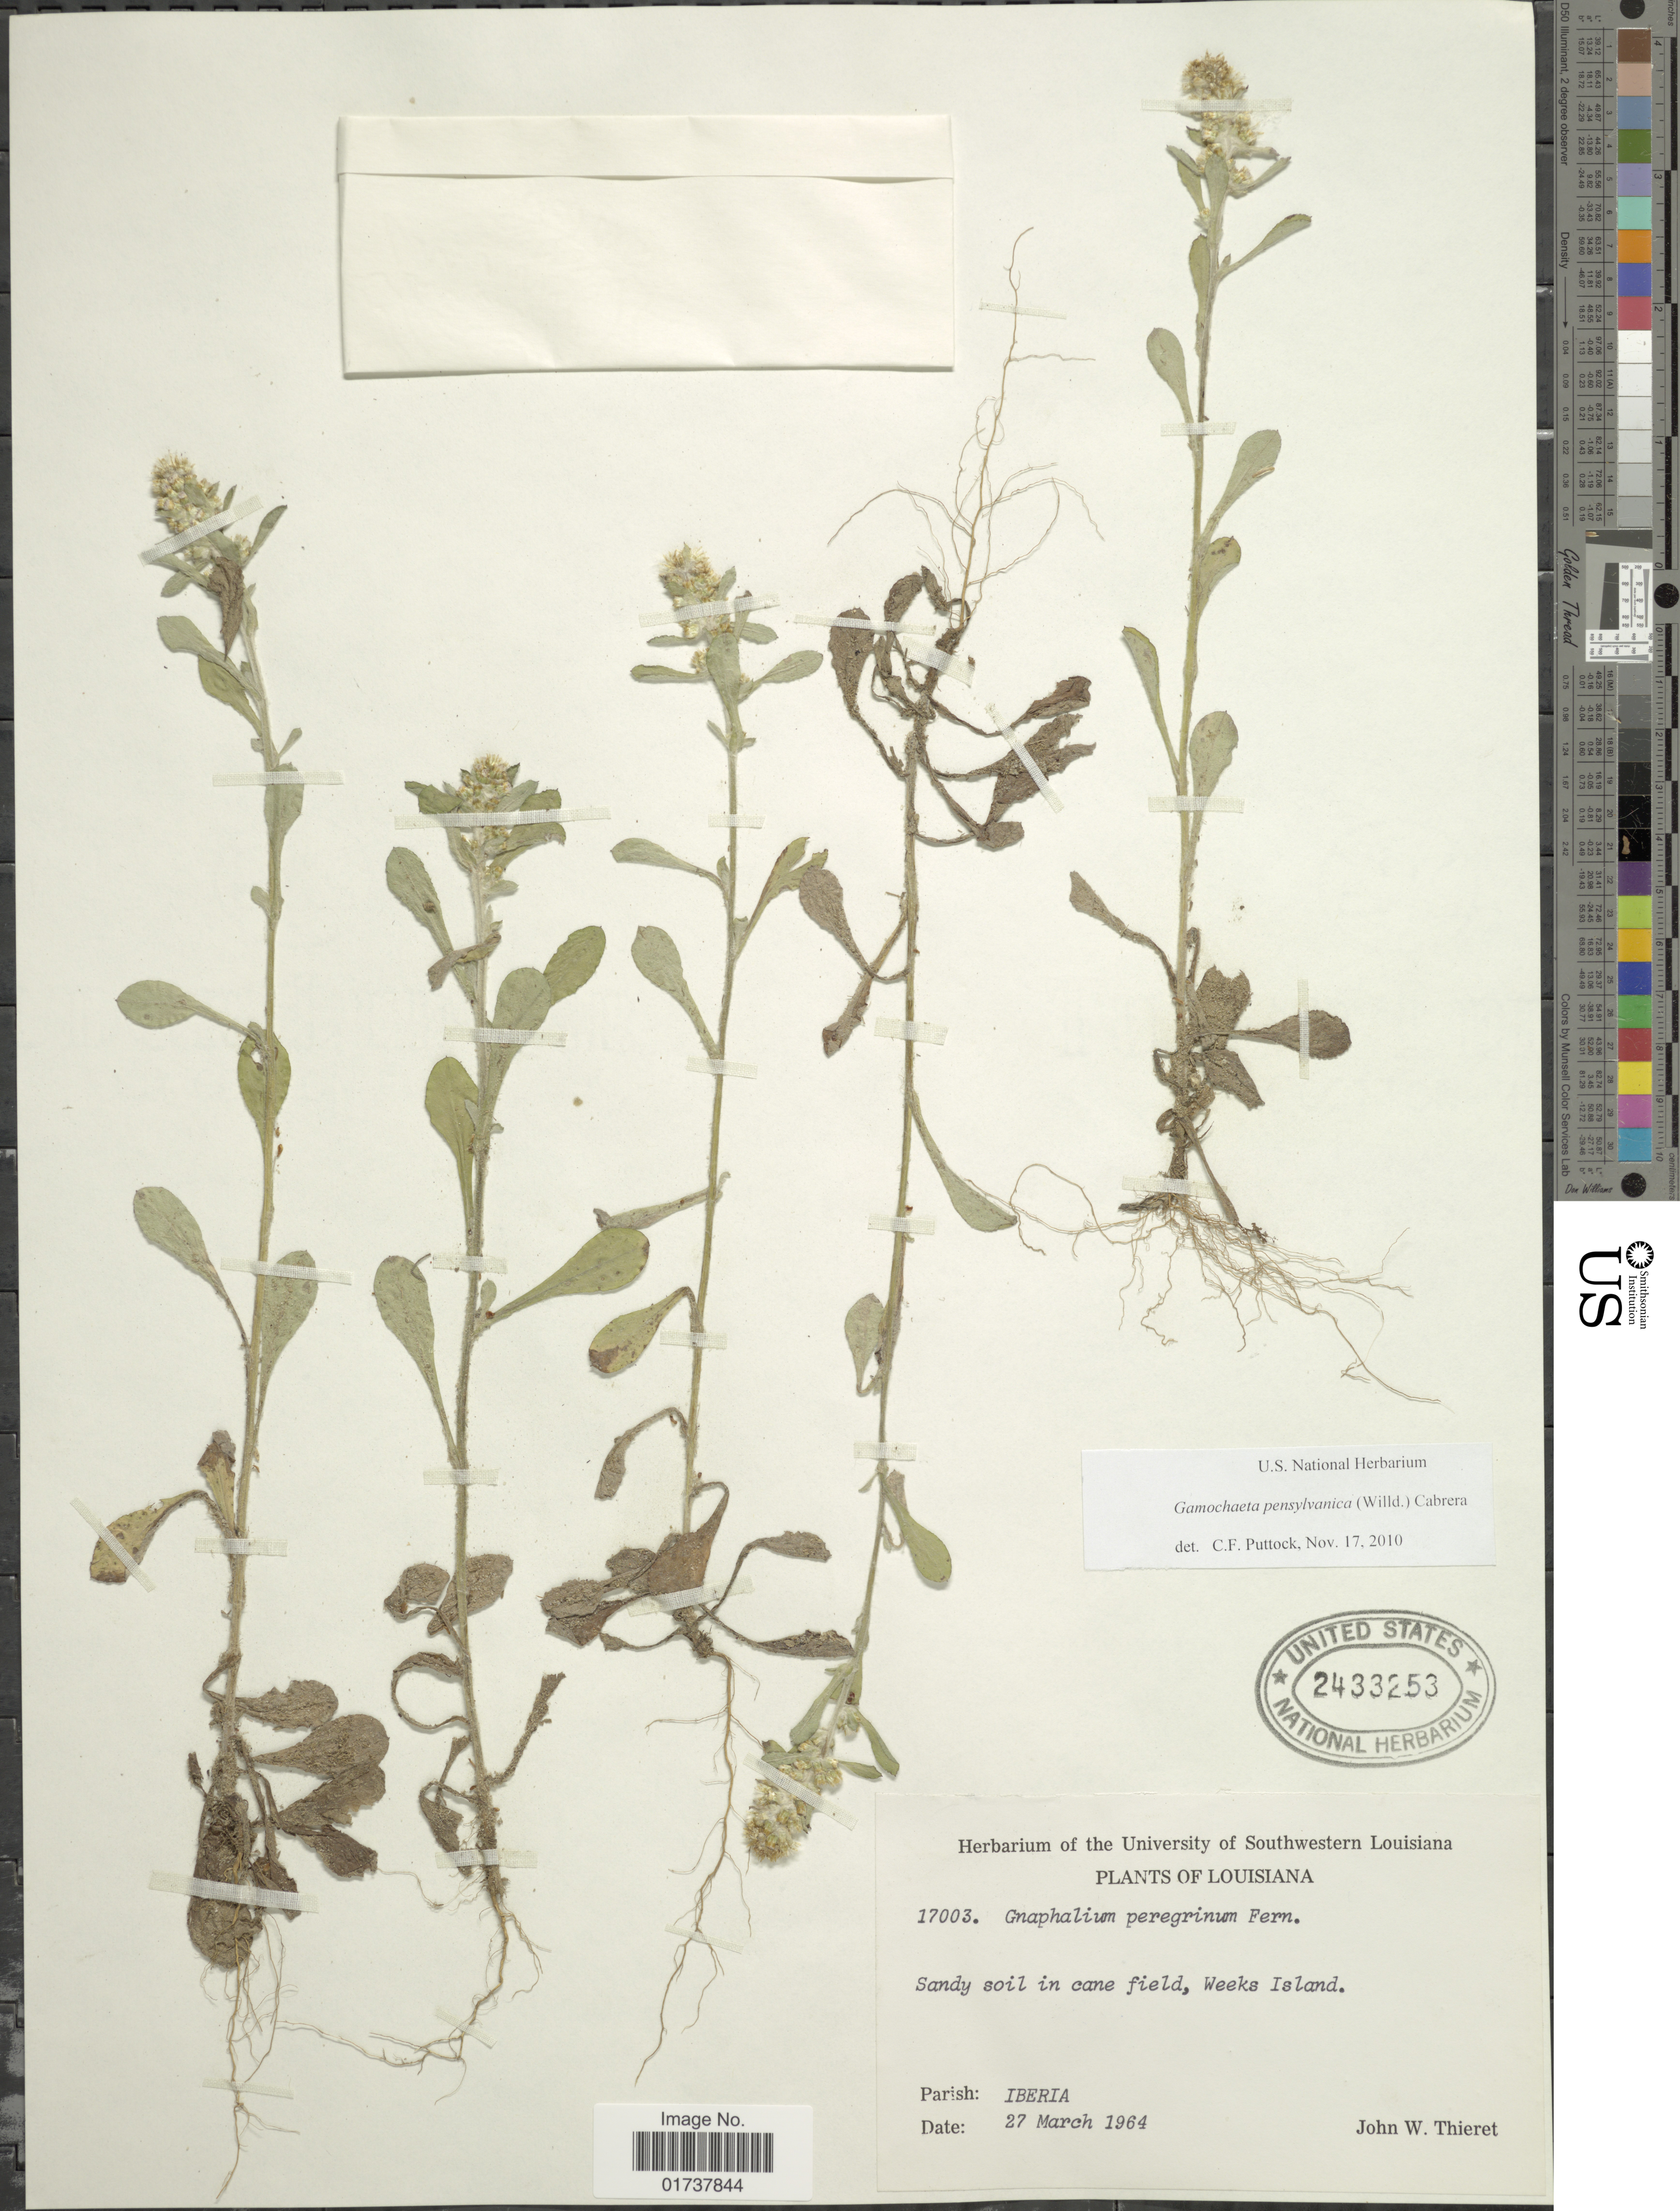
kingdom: Plantae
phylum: Tracheophyta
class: Magnoliopsida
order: Asterales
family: Asteraceae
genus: Gamochaeta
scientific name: Gamochaeta pensylvanica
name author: (Willd.) Cabrera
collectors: J. W. Thieret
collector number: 17003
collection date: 1964-03-27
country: United States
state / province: Louisiana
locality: Parish: Iberia, Sandy soild in cane field, Weeks Island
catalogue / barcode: US 2433253